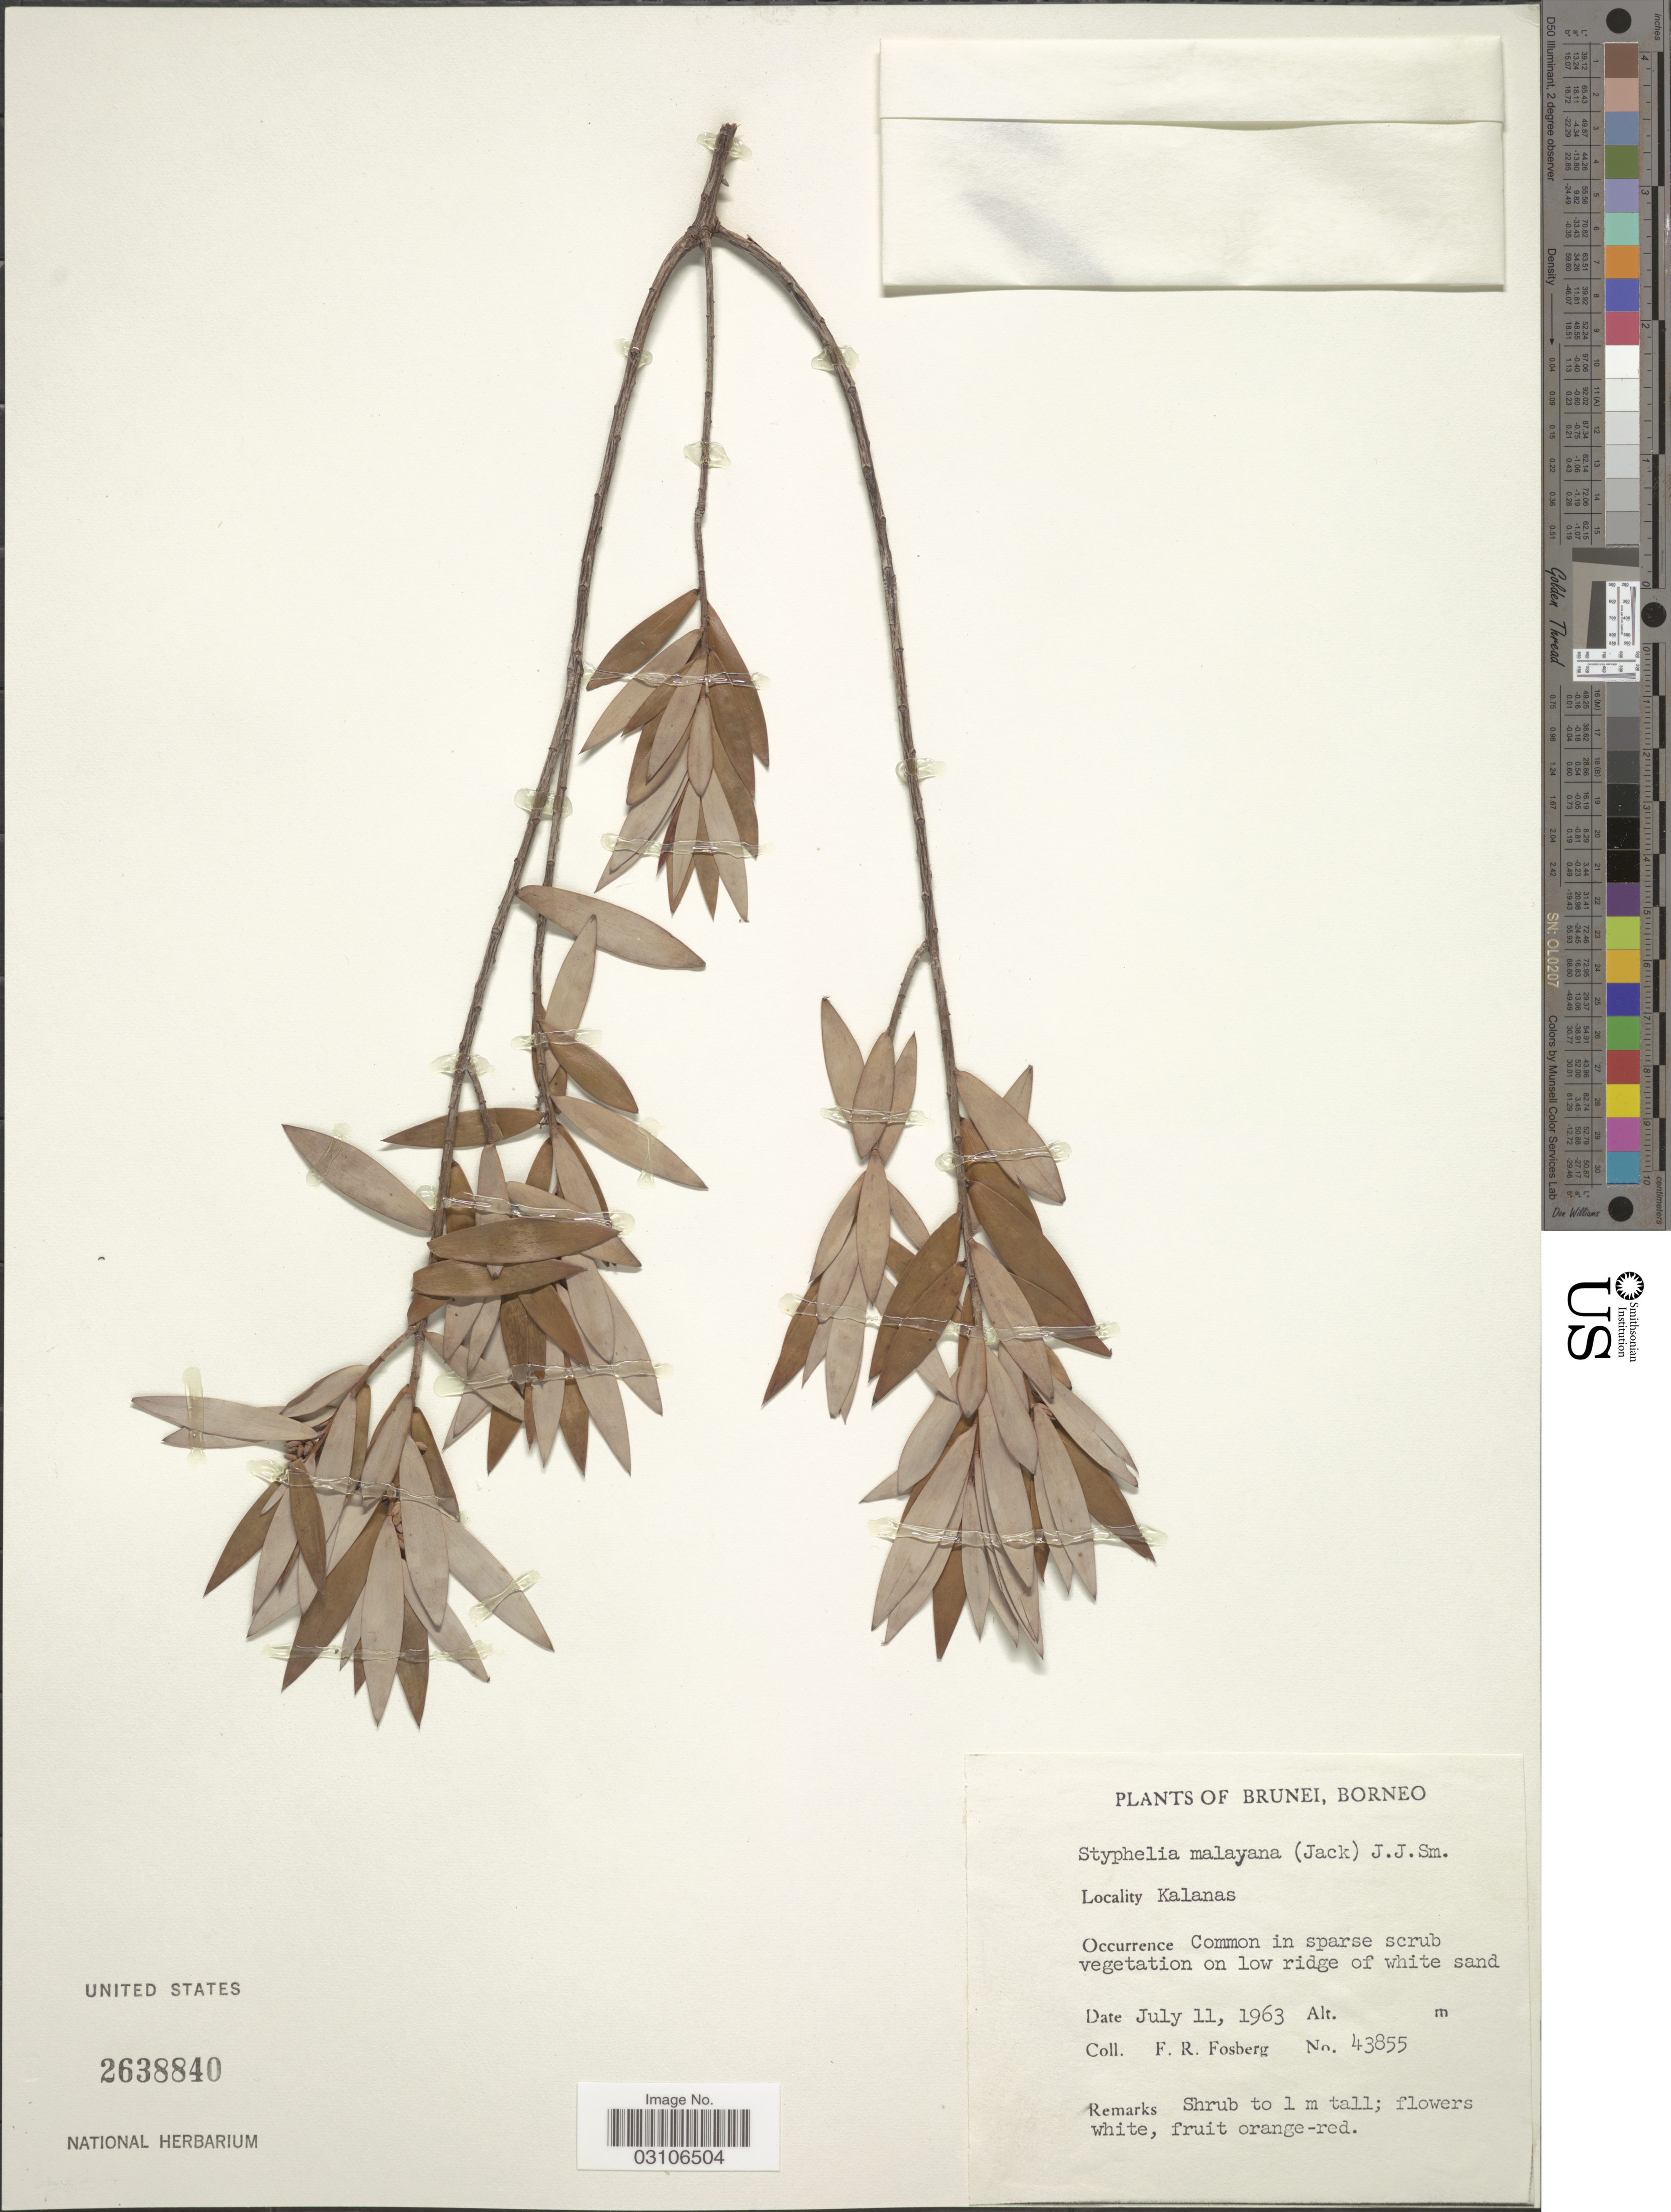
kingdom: Plantae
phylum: Tracheophyta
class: Magnoliopsida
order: Ericales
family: Ericaceae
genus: Styphelia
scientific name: Styphelia malayana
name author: (Jack) Spr.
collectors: F. R. Fosberg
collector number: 43855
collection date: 1963-07-11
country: Brunei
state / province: Brunei and Muara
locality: Brunei, Borneo. Kalanas.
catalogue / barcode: US 2638840